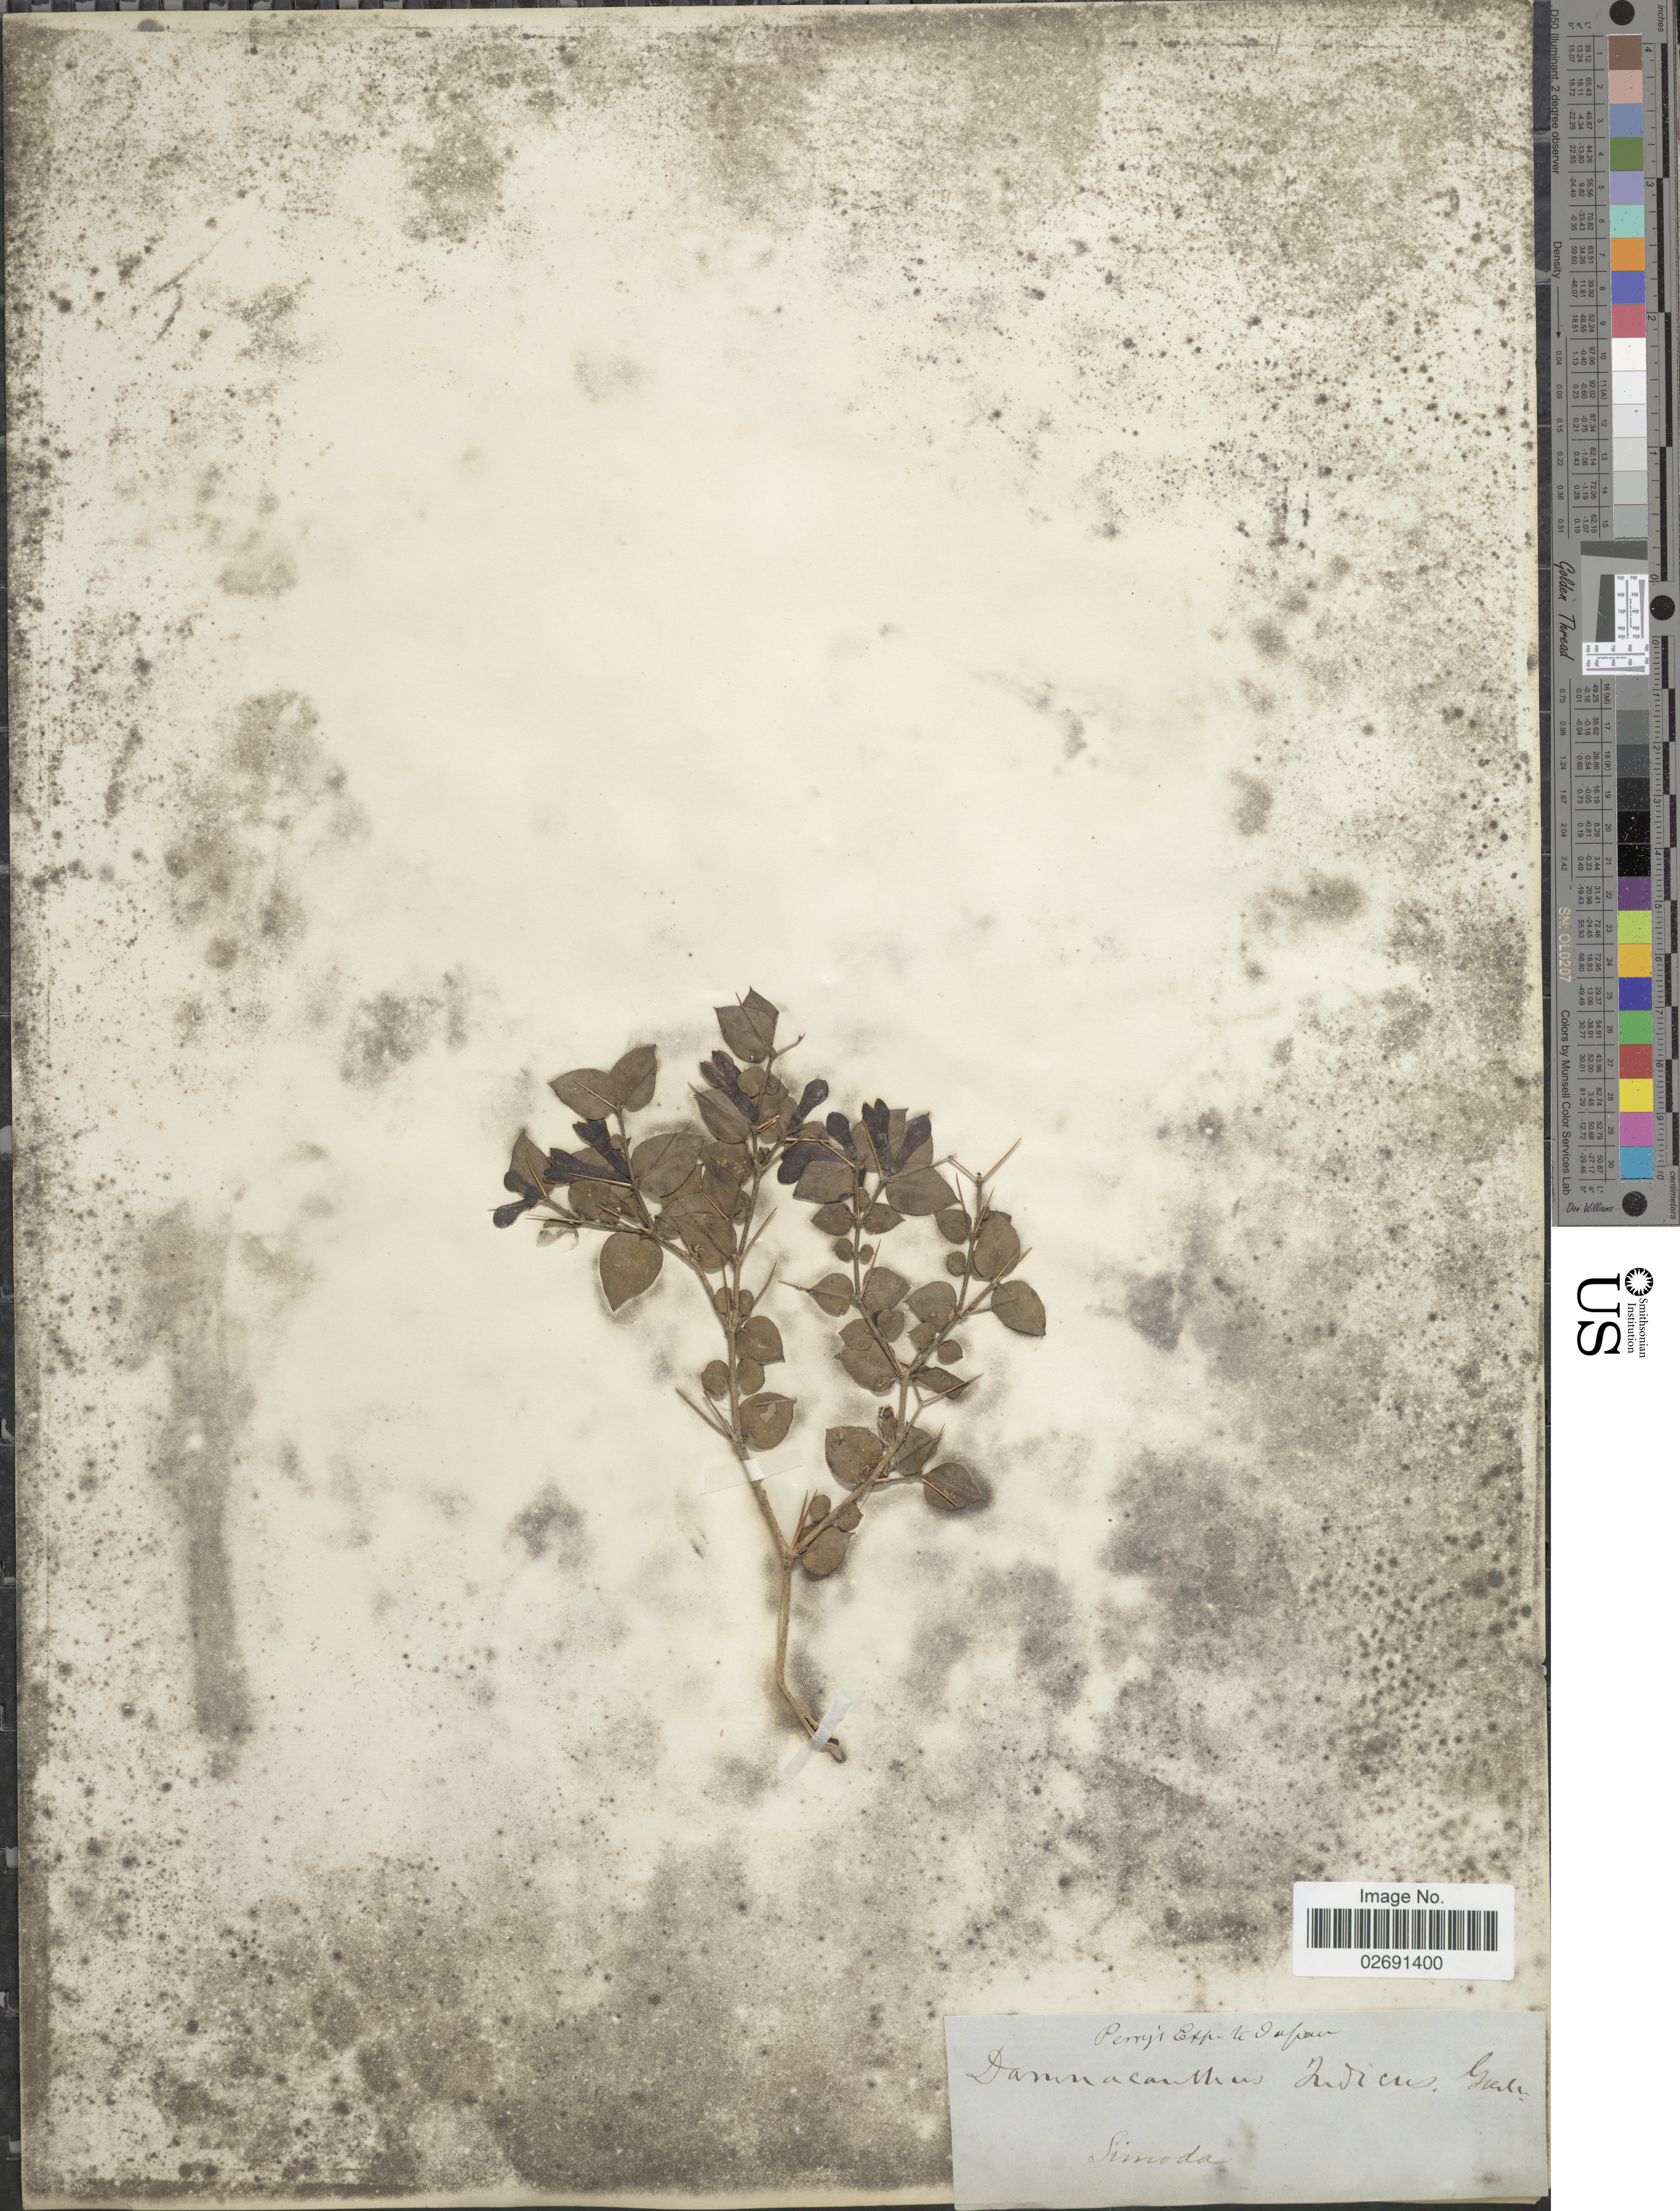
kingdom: Plantae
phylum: Tracheophyta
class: Magnoliopsida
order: Gentianales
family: Rubiaceae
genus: Damnacanthus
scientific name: Damnacanthus indicus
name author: L. f.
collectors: Perry Exped.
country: Japan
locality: Simoda